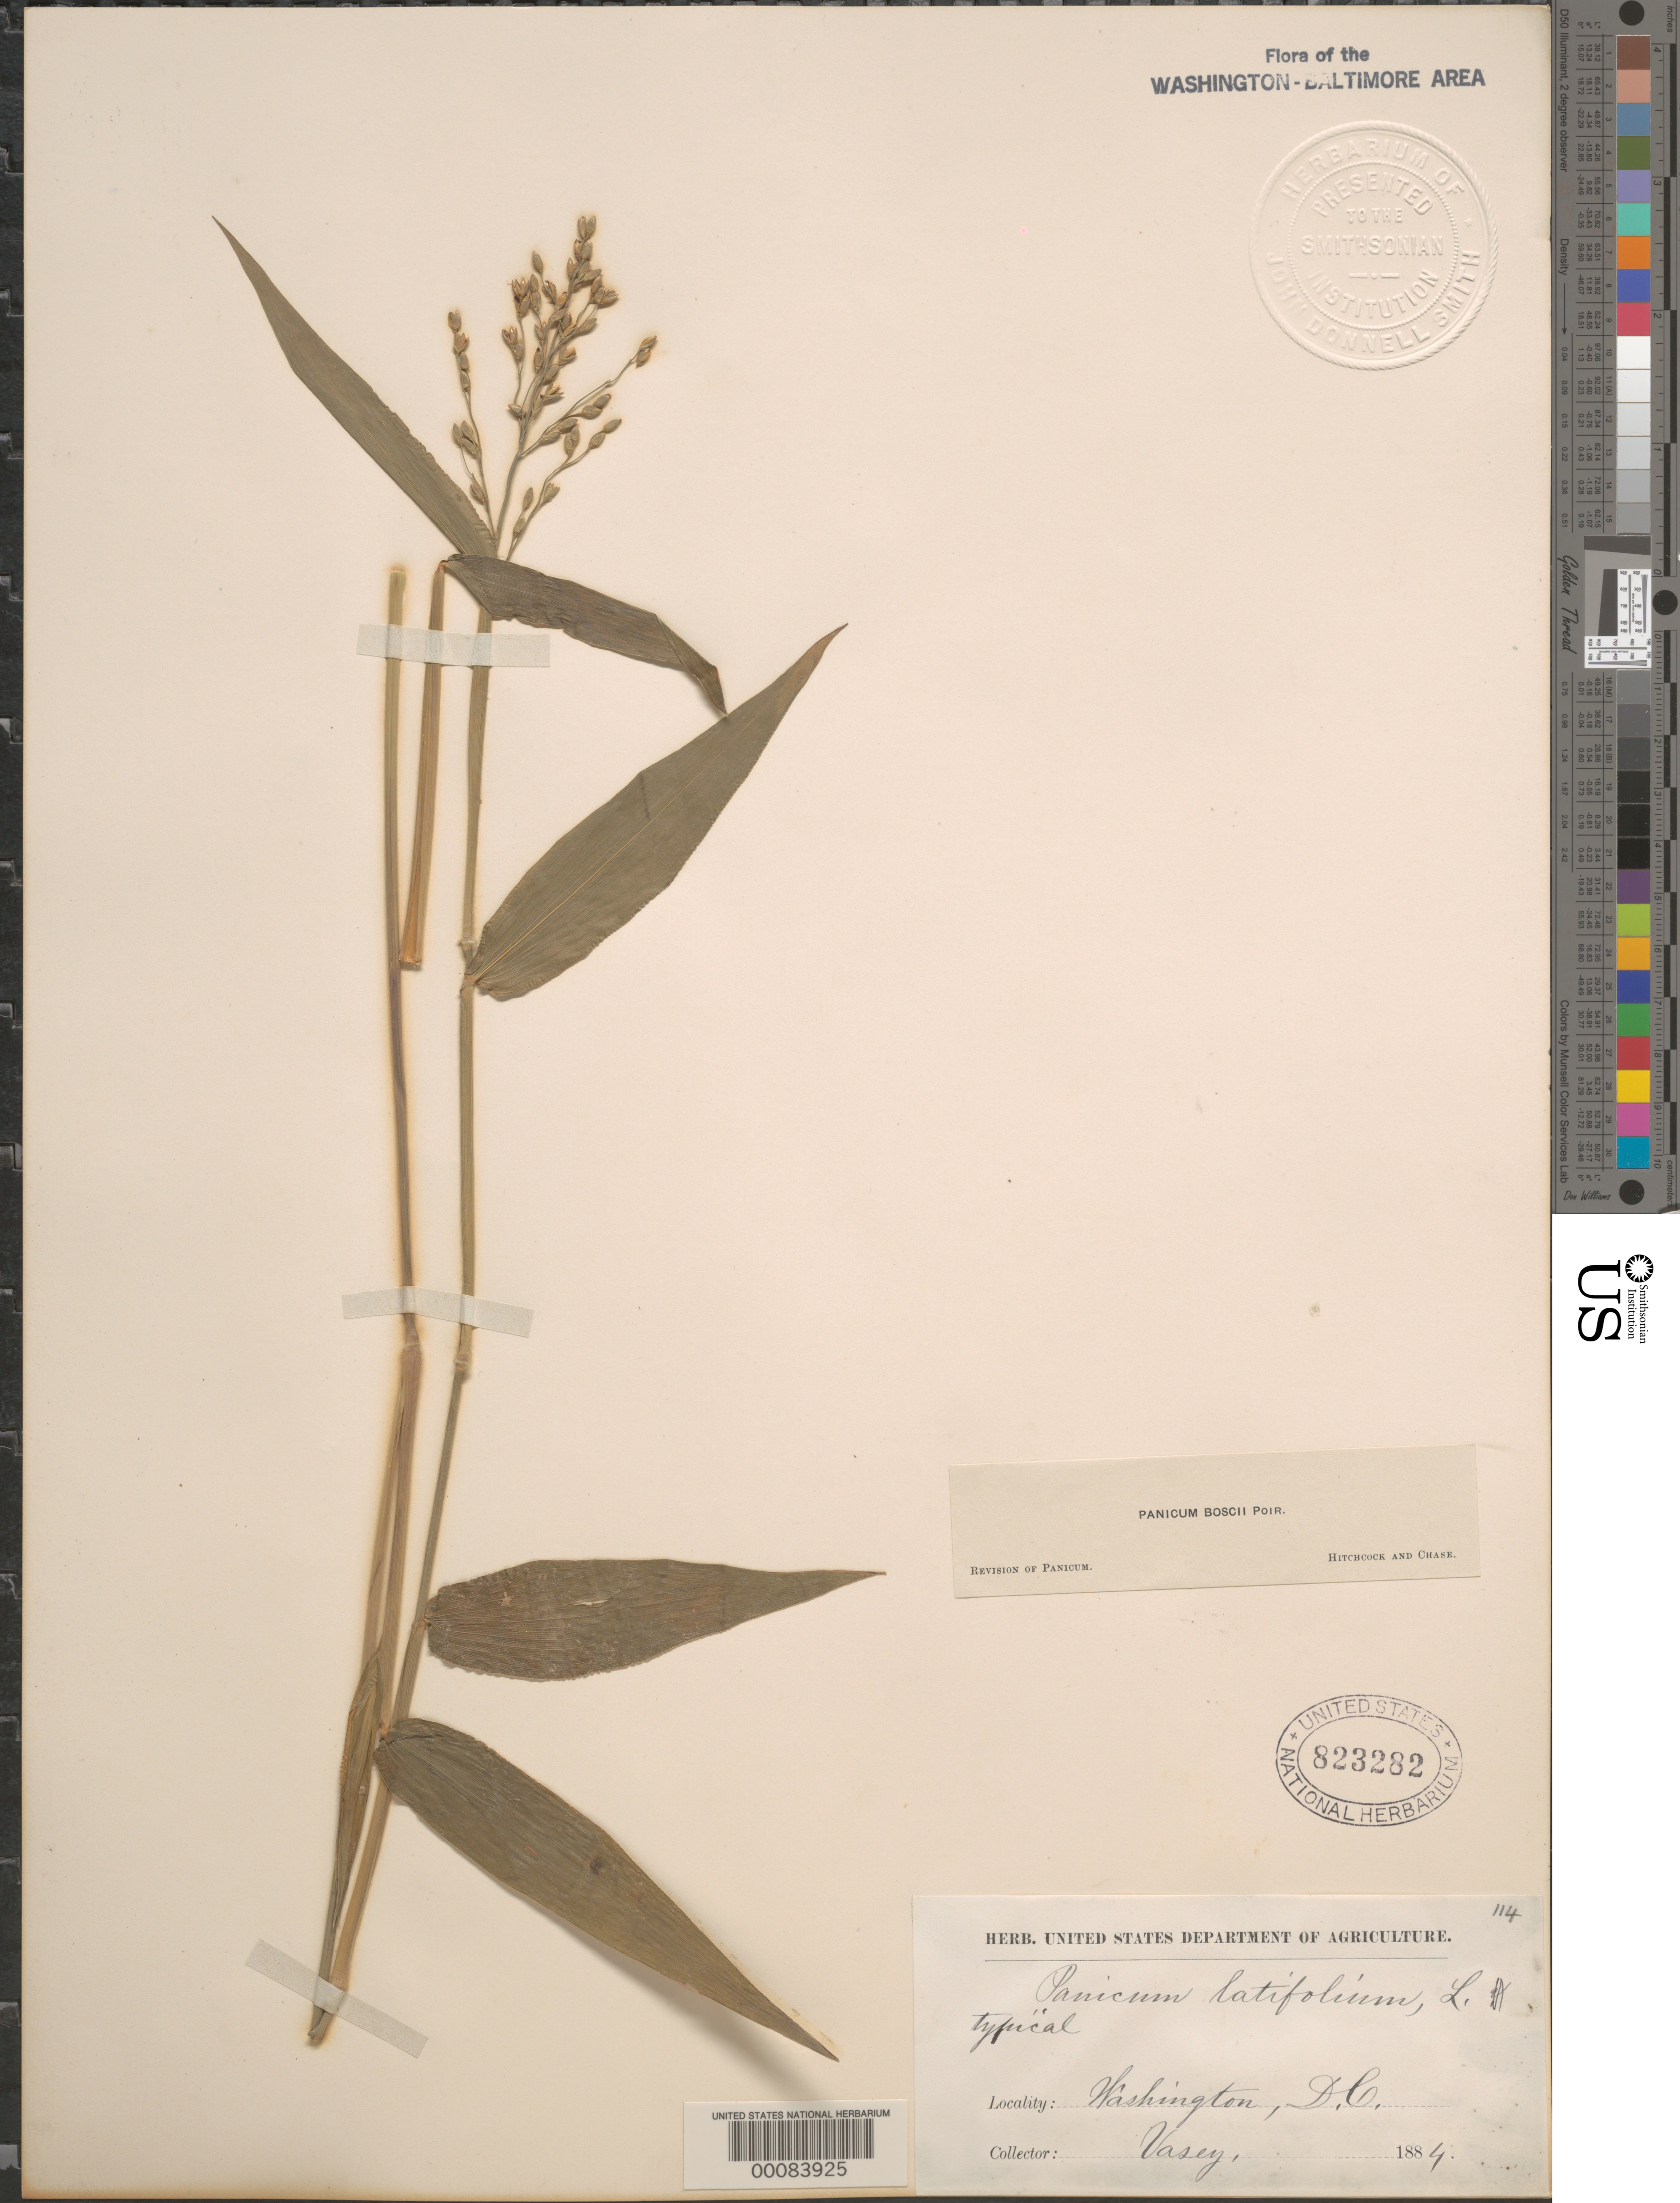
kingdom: Plantae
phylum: Tracheophyta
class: Liliopsida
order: Poales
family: Poaceae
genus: Dichanthelium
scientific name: Dichanthelium boscii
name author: (Poir.) Gould & C.A. Clark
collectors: G. R. Vasey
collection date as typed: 1884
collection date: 1884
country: United States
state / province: District of Columbia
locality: Washington DC area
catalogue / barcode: US 823282